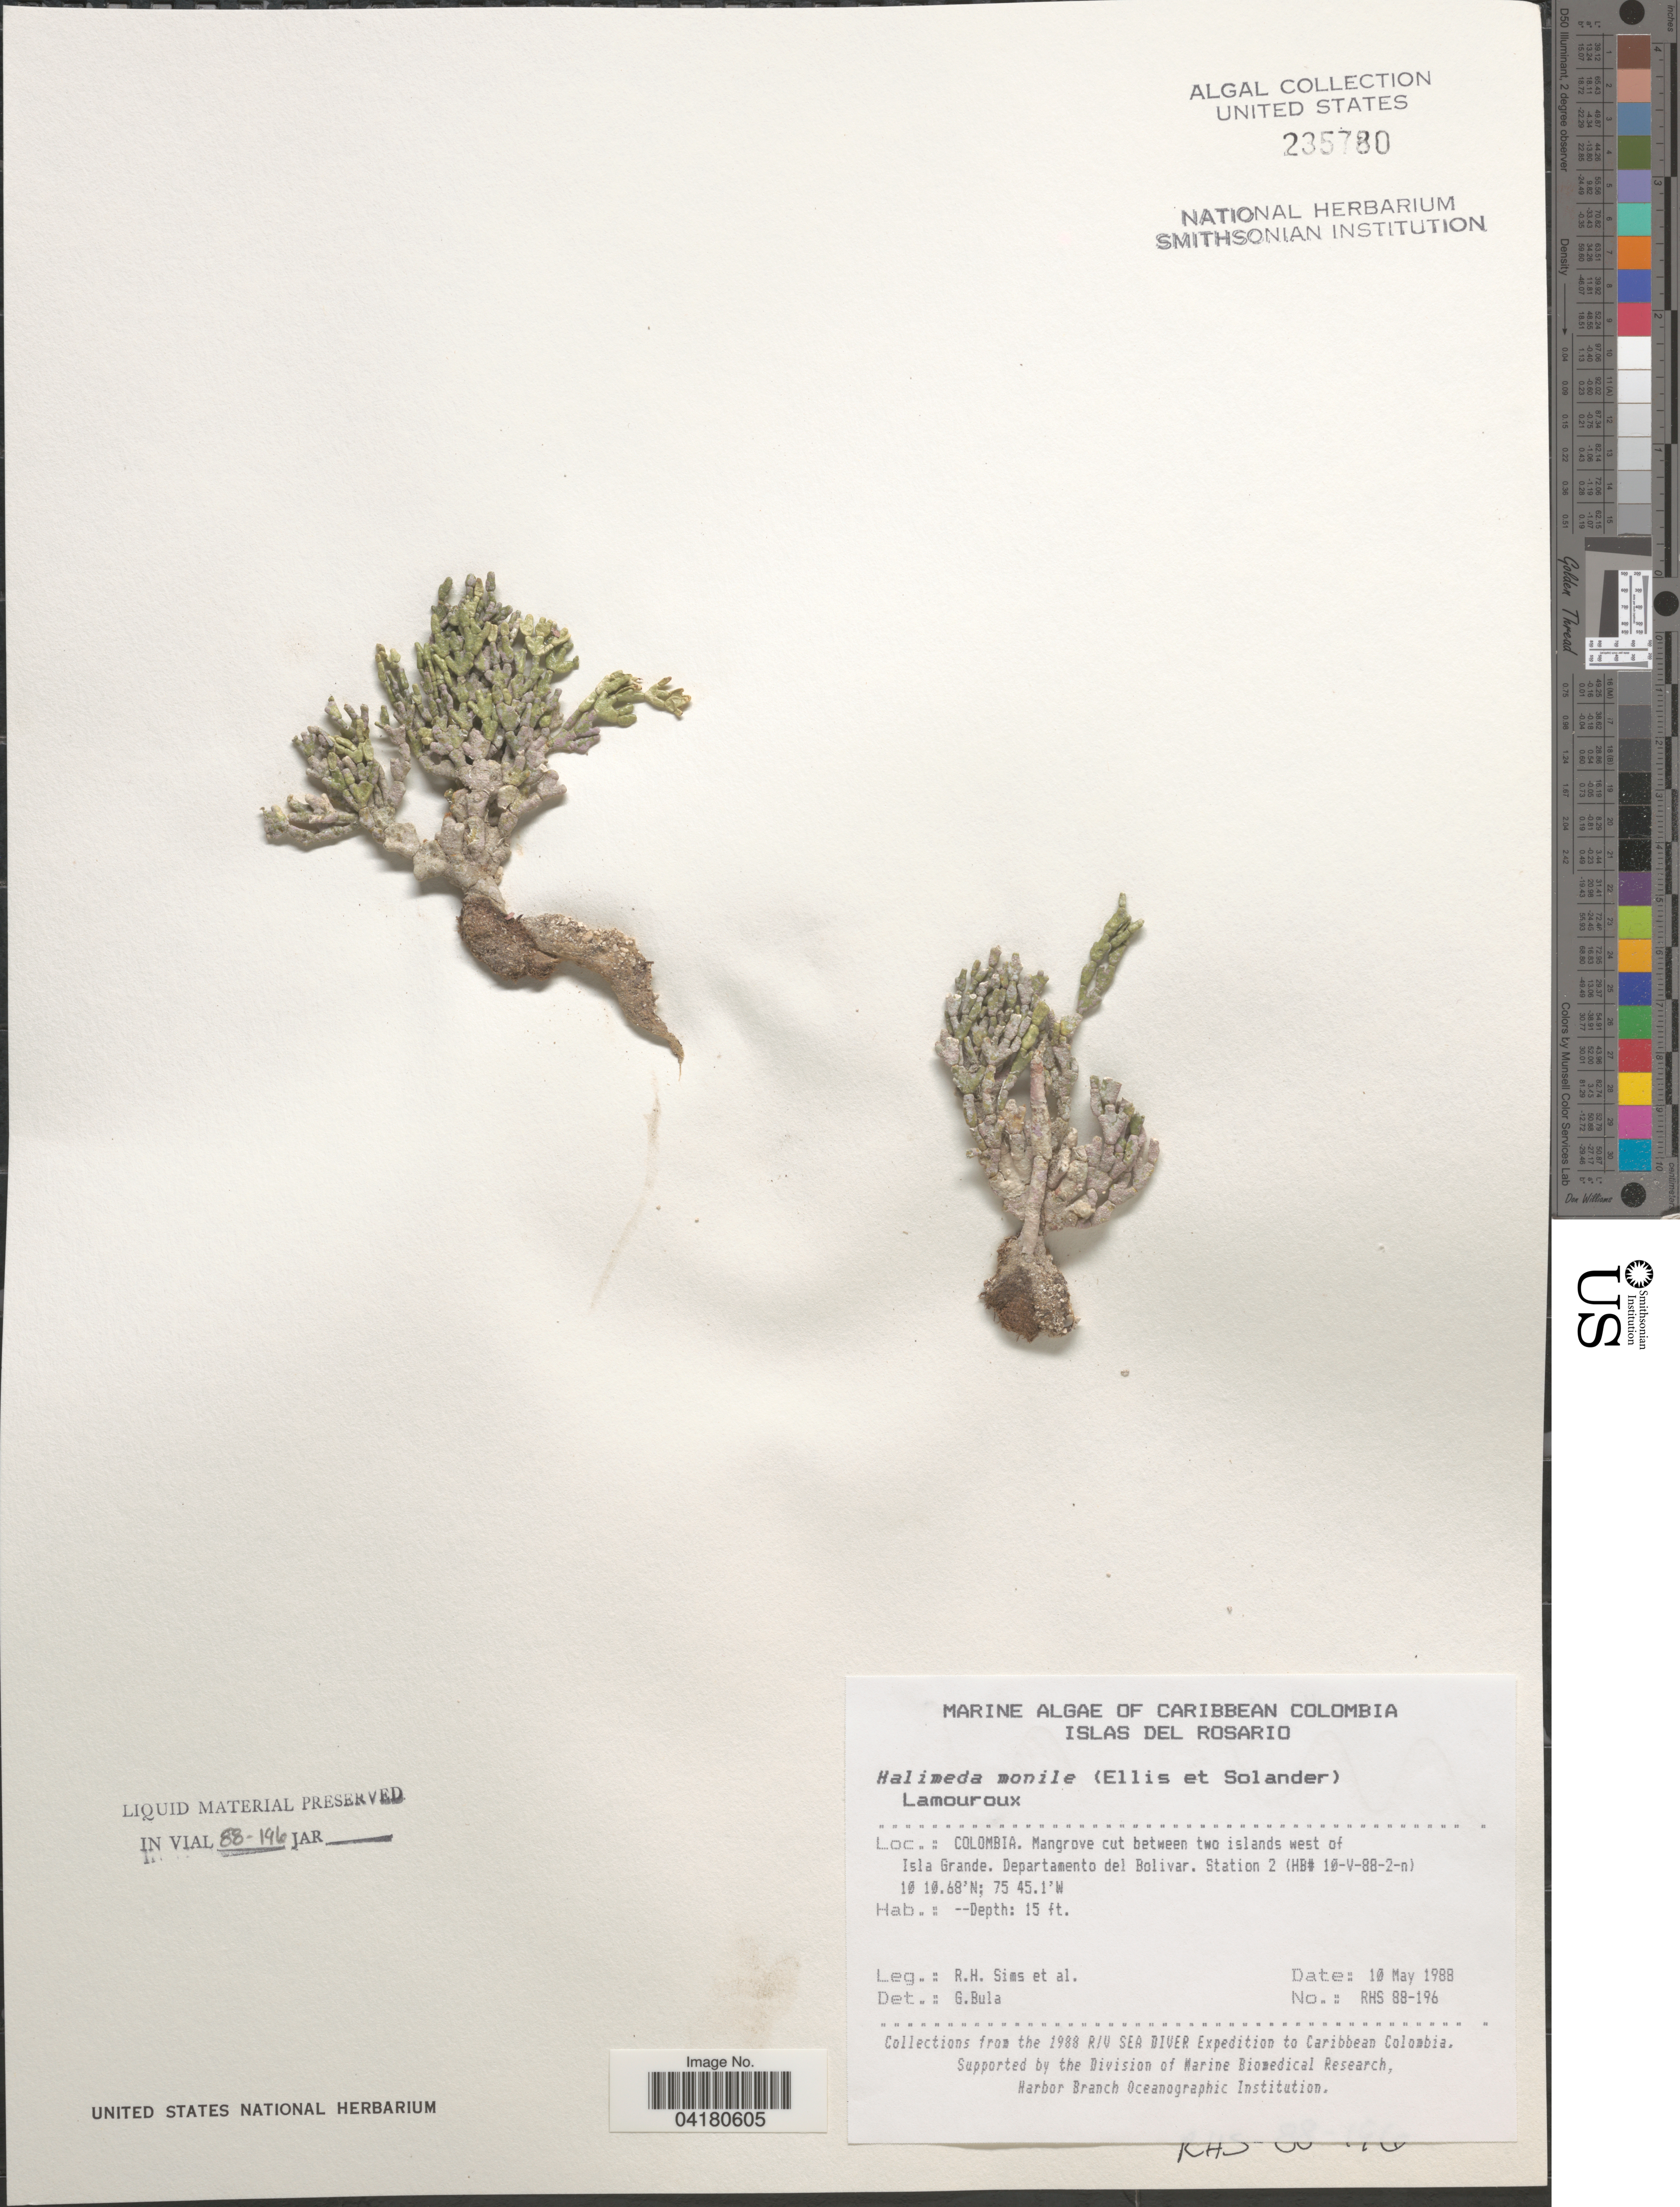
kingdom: Plantae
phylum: Chlorophyta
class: Ulvophyceae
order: Bryopsidales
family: Halimedaceae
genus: Halimeda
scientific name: Halimeda monile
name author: (J. Ellis & Sol.) J.V.Lamouroux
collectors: R. H. Sims & et al.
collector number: RHS88-196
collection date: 1988-05-10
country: Colombia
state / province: Bolívar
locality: Caribbean Colombia. Mangrove cut between two islands west of Isla Grande. Departamento del Bolivar. Station 2 (HB# 10-V-88-2-n). The 1988 R/V Sea Diver Expedition to Caribbean Colombia.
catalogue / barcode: US 235780